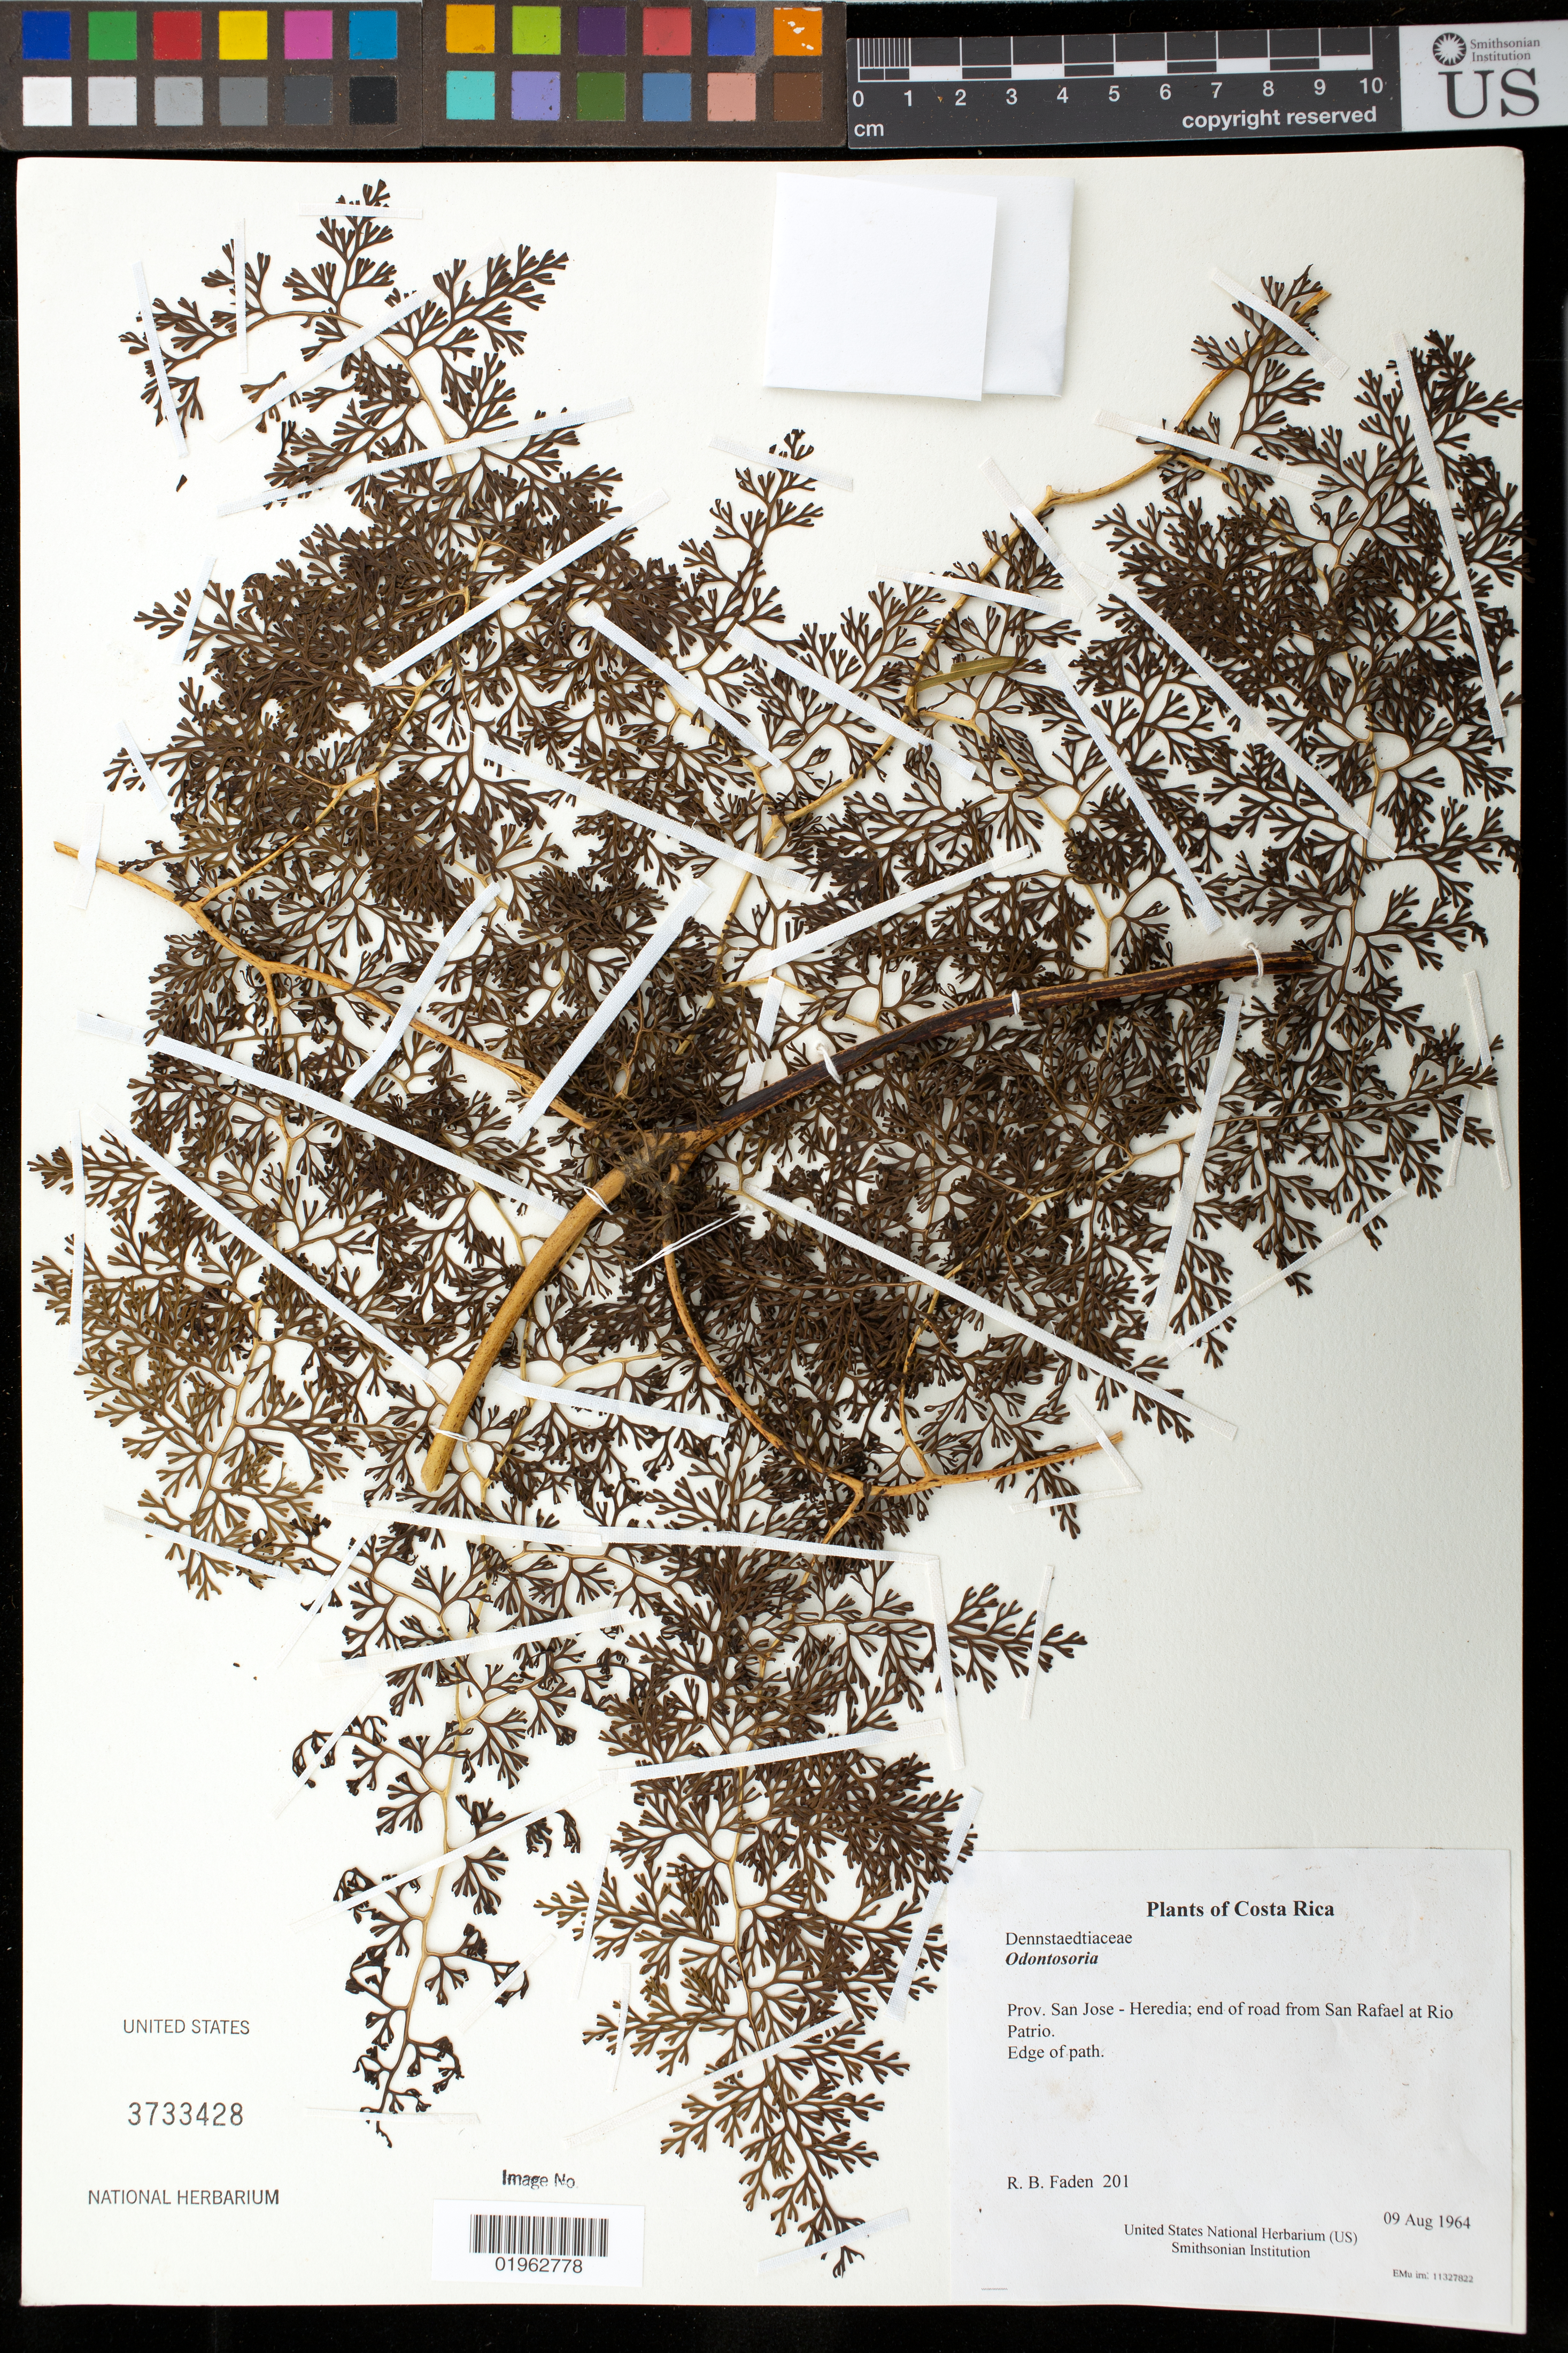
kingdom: Plantae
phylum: Tracheophyta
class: Polypodiopsida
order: Polypodiales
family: Lindsaeaceae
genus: Odontosoria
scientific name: Odontosoria sp.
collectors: R. B. Faden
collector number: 201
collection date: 1964-08-09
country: Costa Rica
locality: Prov. San Jose - Heredia; end of road from San Rafael at Rio Patrio.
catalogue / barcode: US 3733428